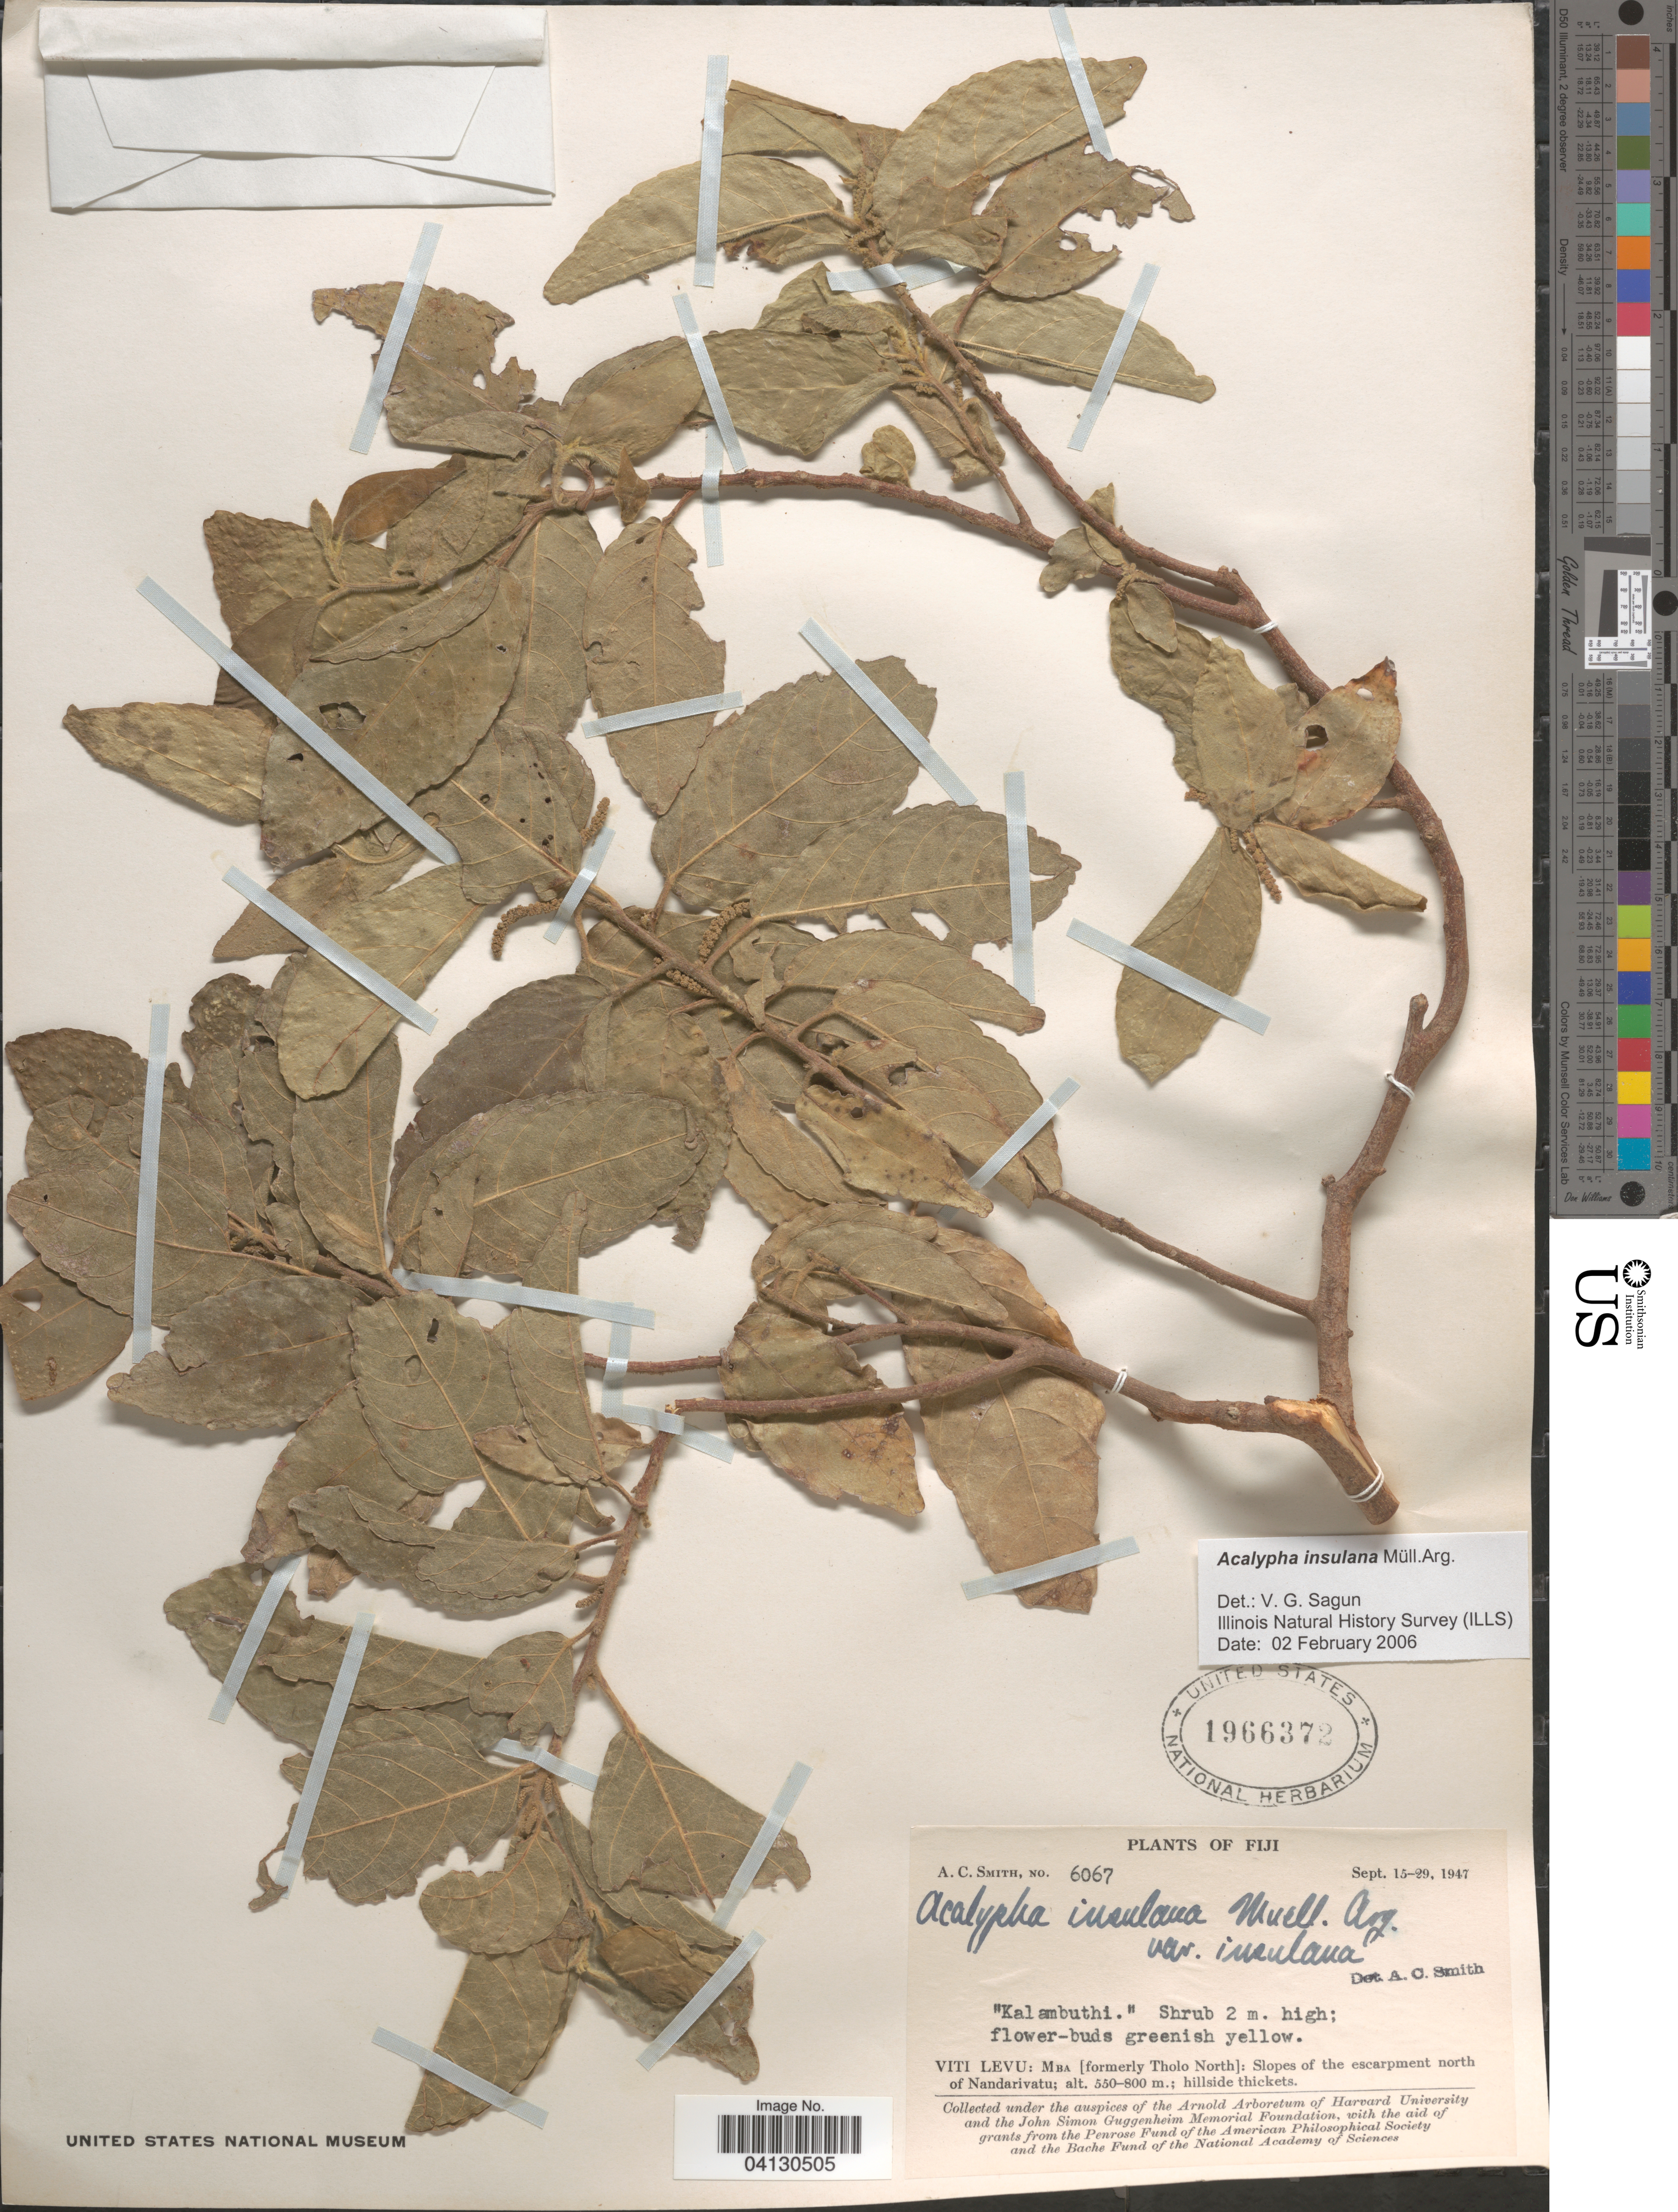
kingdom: Plantae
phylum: Tracheophyta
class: Magnoliopsida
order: Malpighiales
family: Euphorbiaceae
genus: Acalypha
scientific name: Acalypha insulana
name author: Müll. Arg.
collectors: A. C. Smith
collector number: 6067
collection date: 1947-09-15/1947-09-29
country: Fiji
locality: Viti Levu: Mba [formerly Tholo North]: Slopes of the escarpment north of Nandarivatu; hillside thickets.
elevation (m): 550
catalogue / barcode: US 1966372